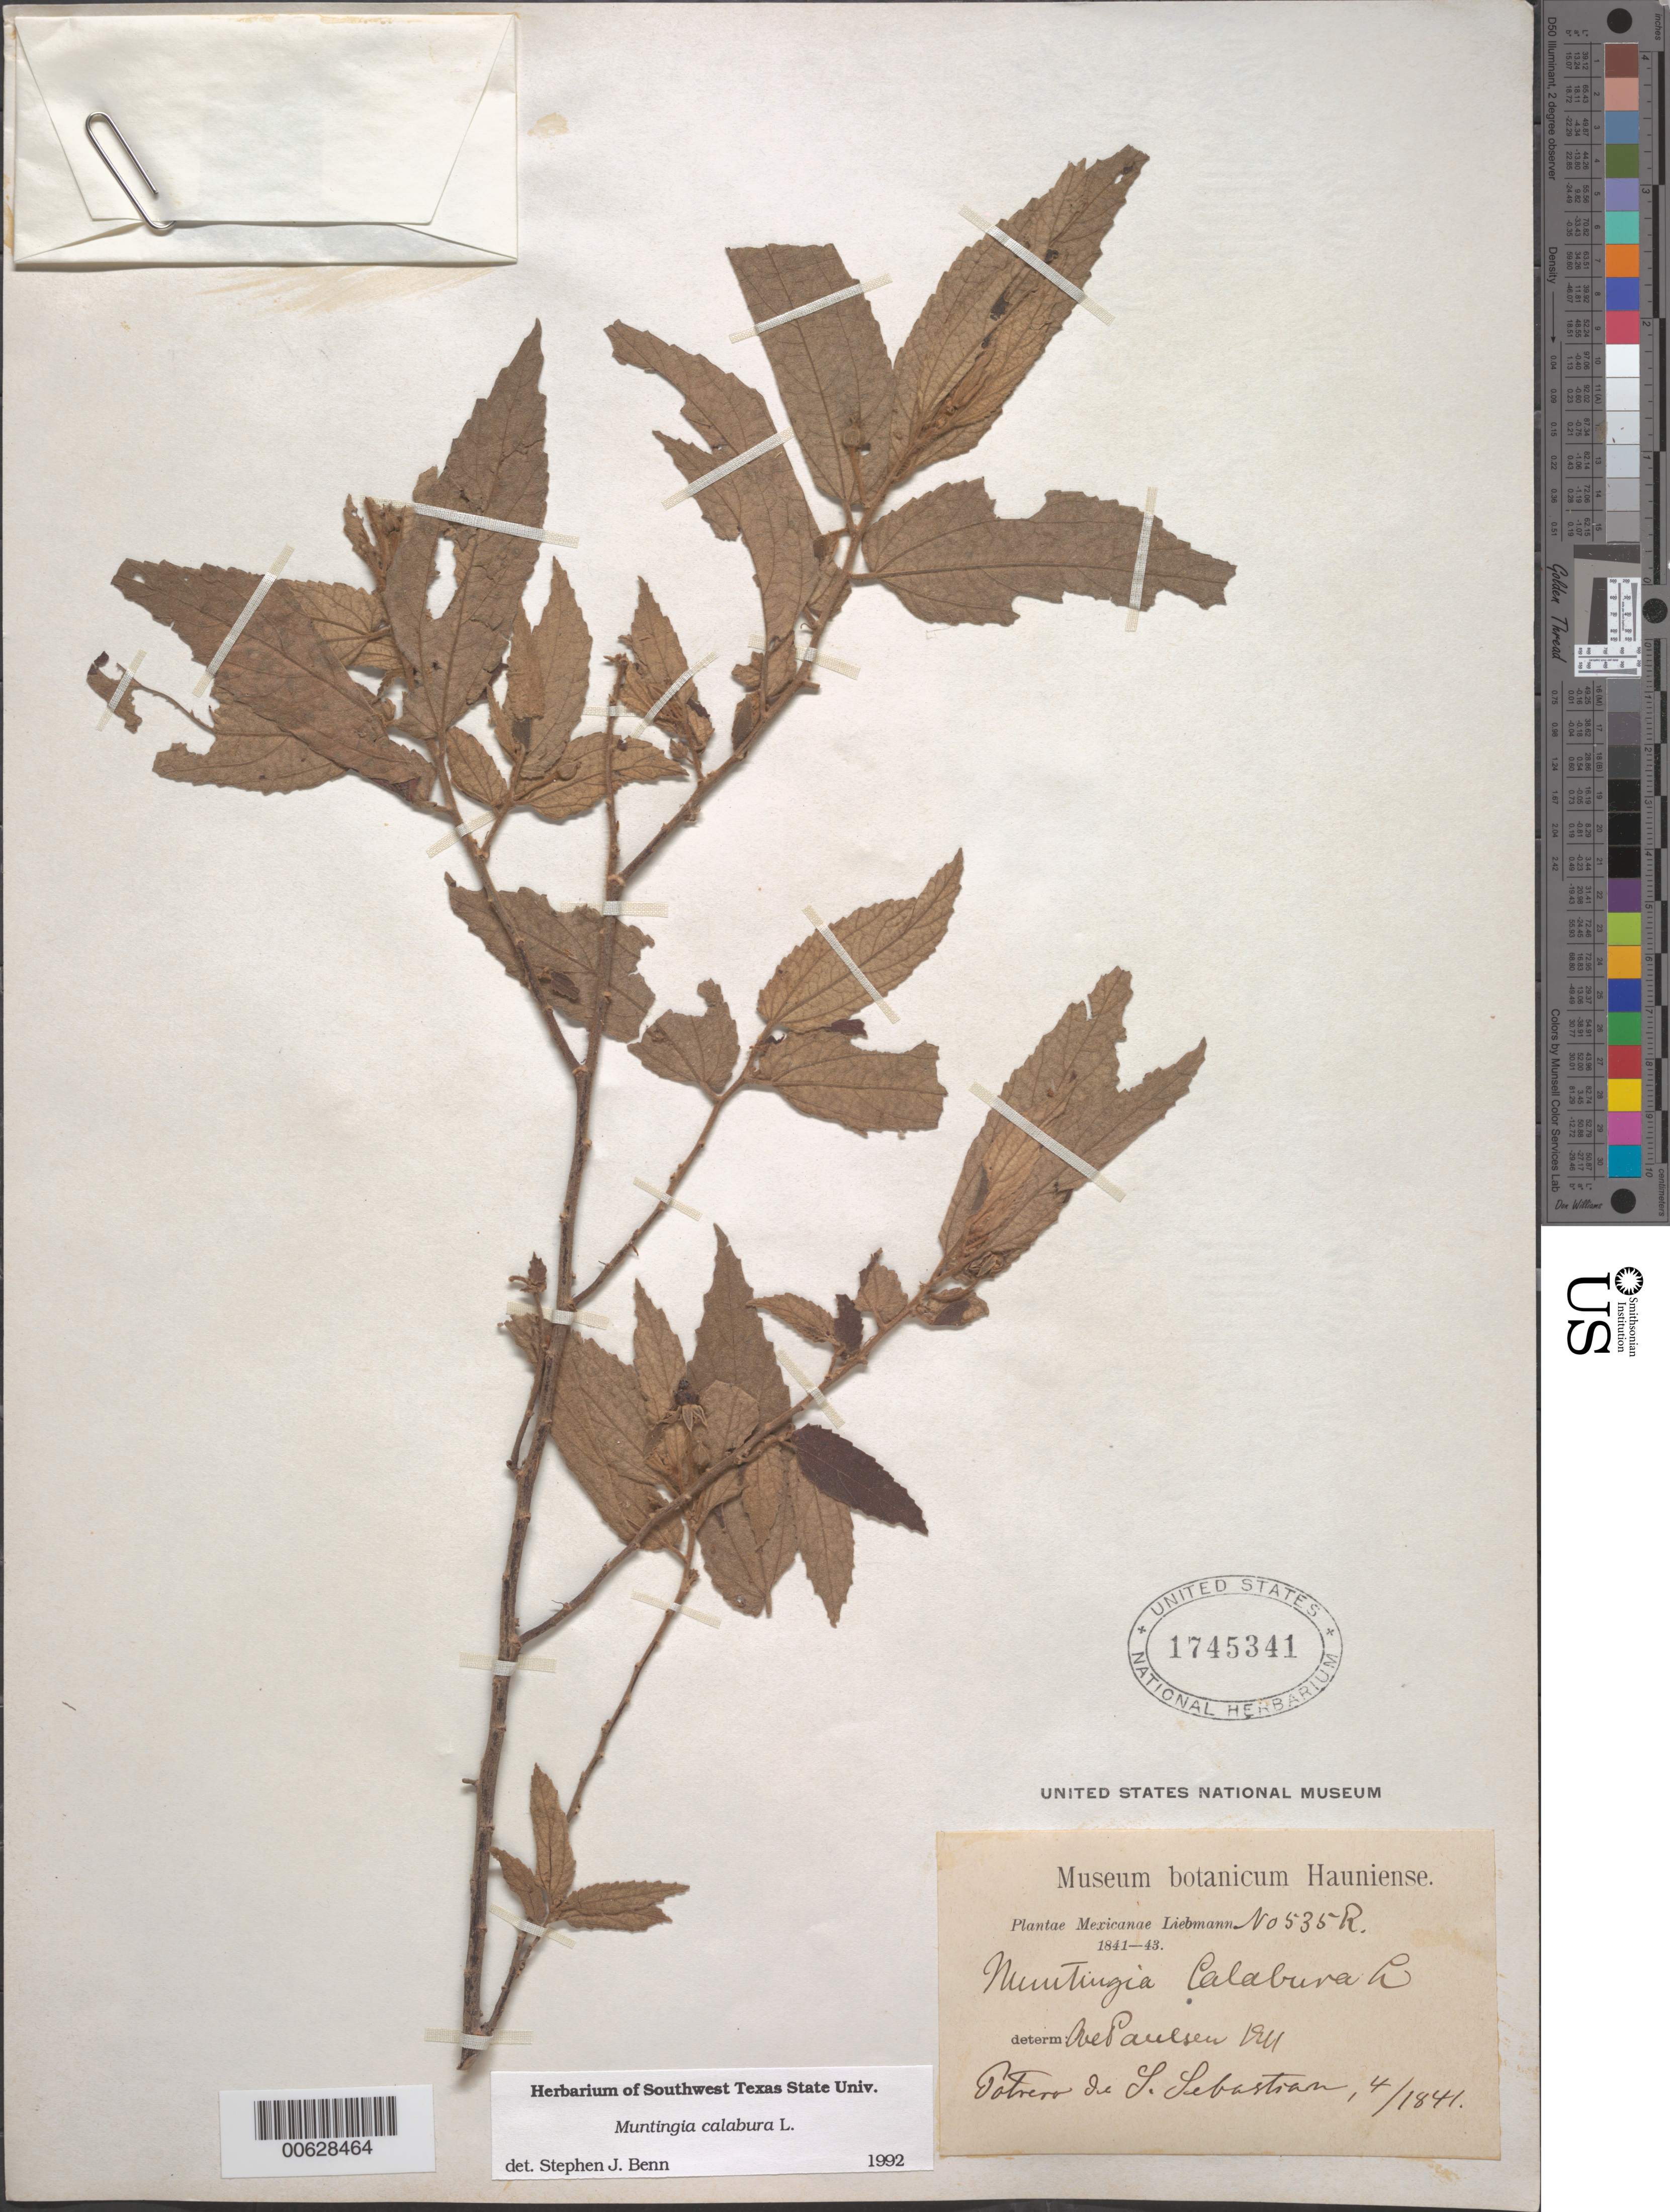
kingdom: Plantae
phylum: Tracheophyta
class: Magnoliopsida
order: Malvales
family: Muntingiaceae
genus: Muntingia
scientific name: Muntingia calabura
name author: L.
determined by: Benn, S. J.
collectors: F. M. Liebmann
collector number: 535R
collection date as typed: Apr 1841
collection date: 1841-04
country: Mexico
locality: Cabrestros.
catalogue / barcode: US 1745341